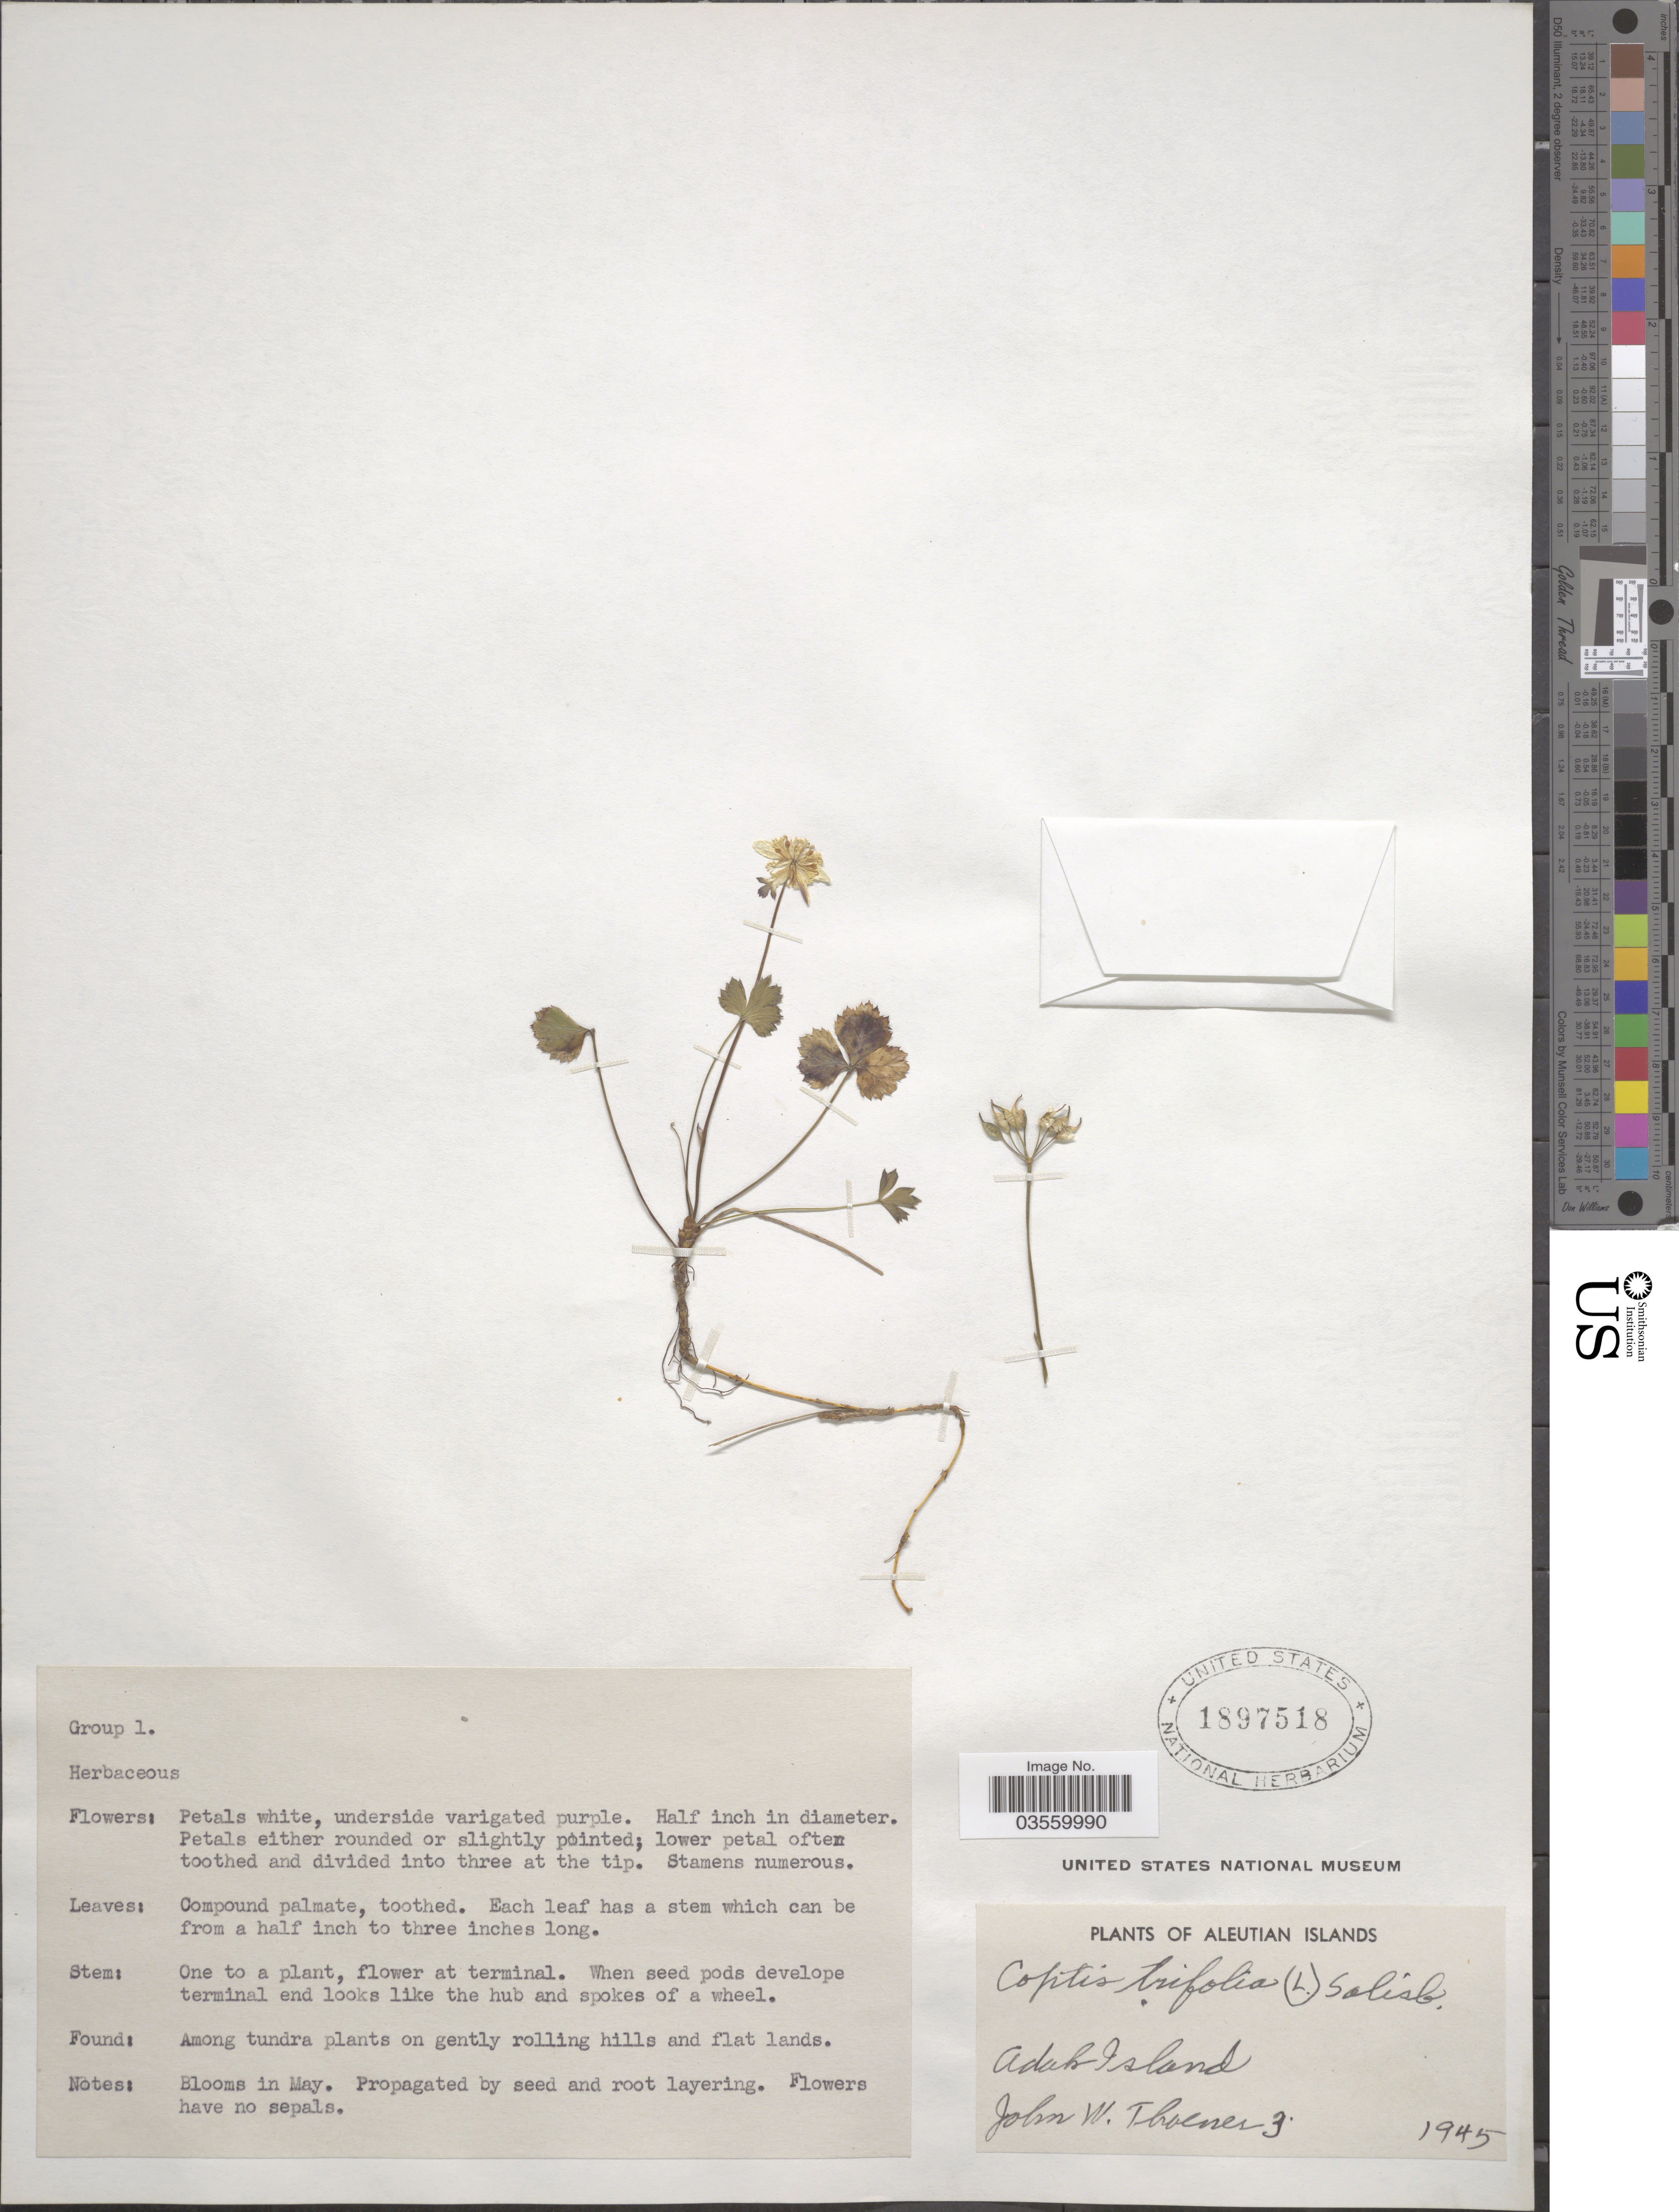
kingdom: Plantae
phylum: Tracheophyta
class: Magnoliopsida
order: Ranunculales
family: Ranunculaceae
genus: Coptis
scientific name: Coptis trifolia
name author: (L.) Salisb.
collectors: J. Thoenes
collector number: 3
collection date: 1945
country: United States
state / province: Alaska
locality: Aleutian Islands. Adak Island.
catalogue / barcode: US 1897518